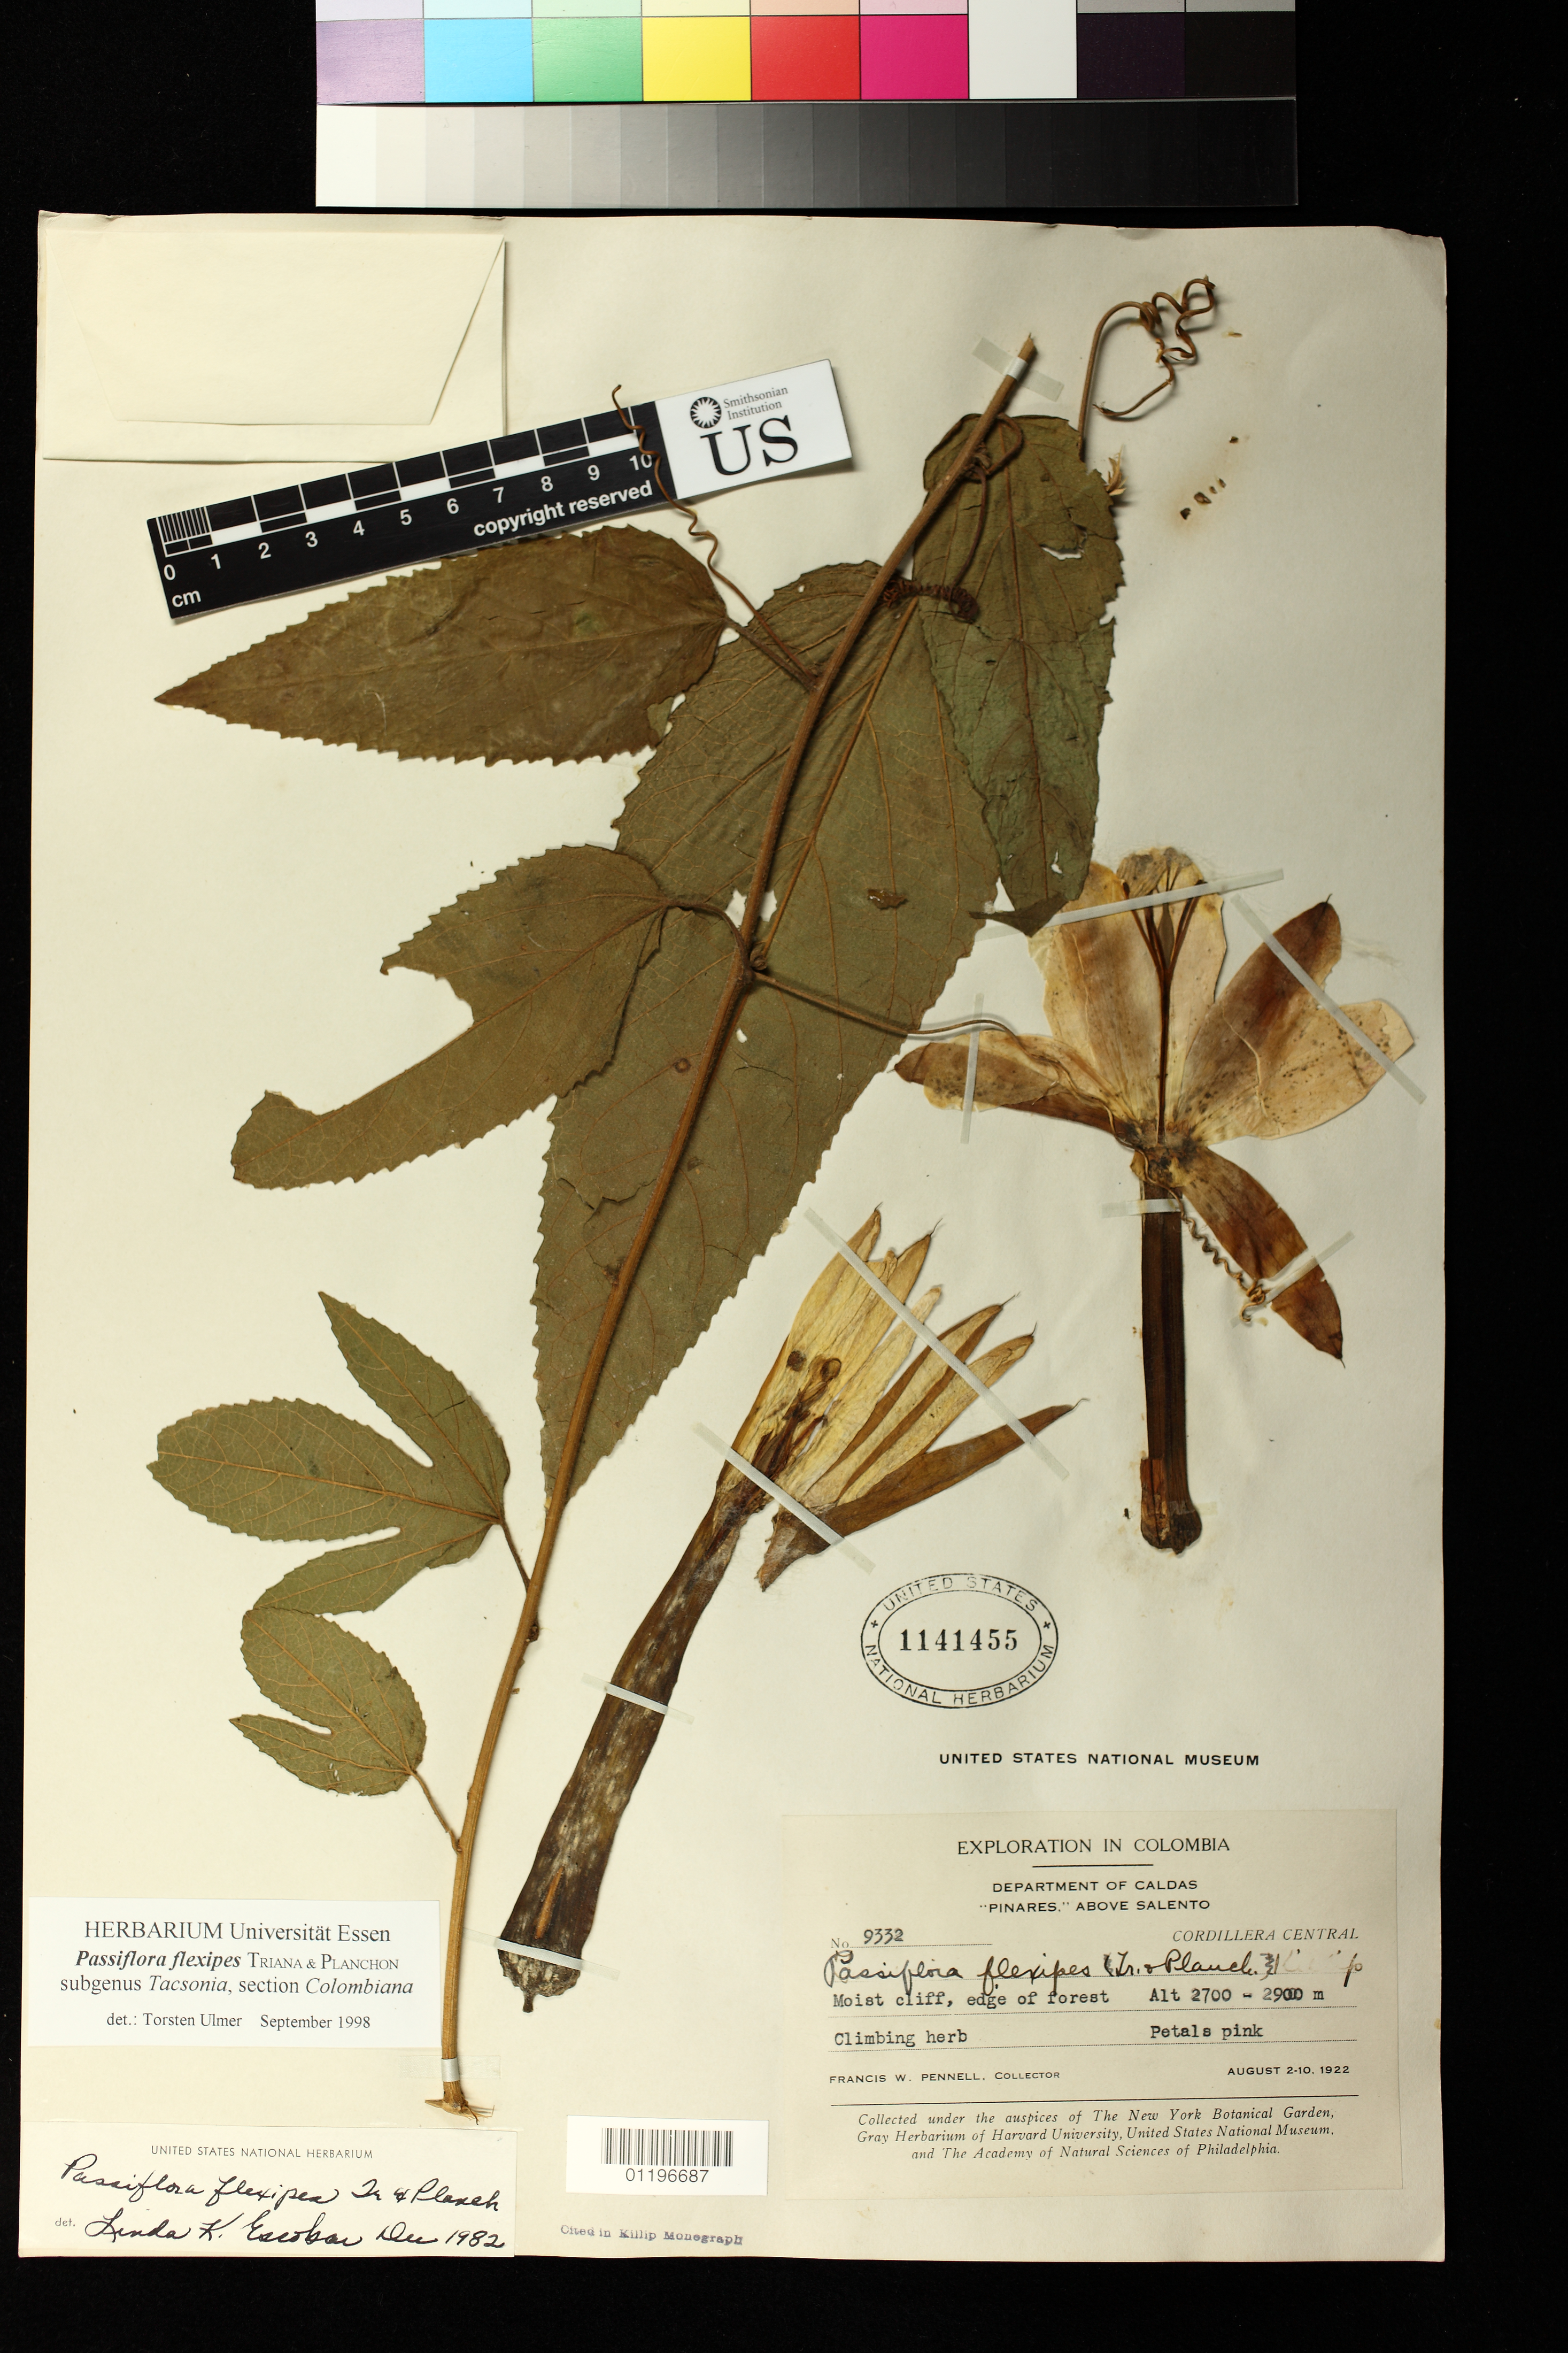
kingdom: Plantae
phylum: Tracheophyta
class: Magnoliopsida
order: Malpighiales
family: Passifloraceae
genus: Passiflora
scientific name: Passiflora flexipes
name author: Triana & Planch.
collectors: F. W. Pennell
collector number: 9332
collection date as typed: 02 Aug 1922 to 10 Aug 1922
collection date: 1922-08-02/1922-08-10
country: Colombia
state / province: Caldas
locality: Department of Caldas, "Pinares," above Salento, Cordillera Central. Moist cliff, edge of forest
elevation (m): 2700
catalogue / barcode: US 1141455